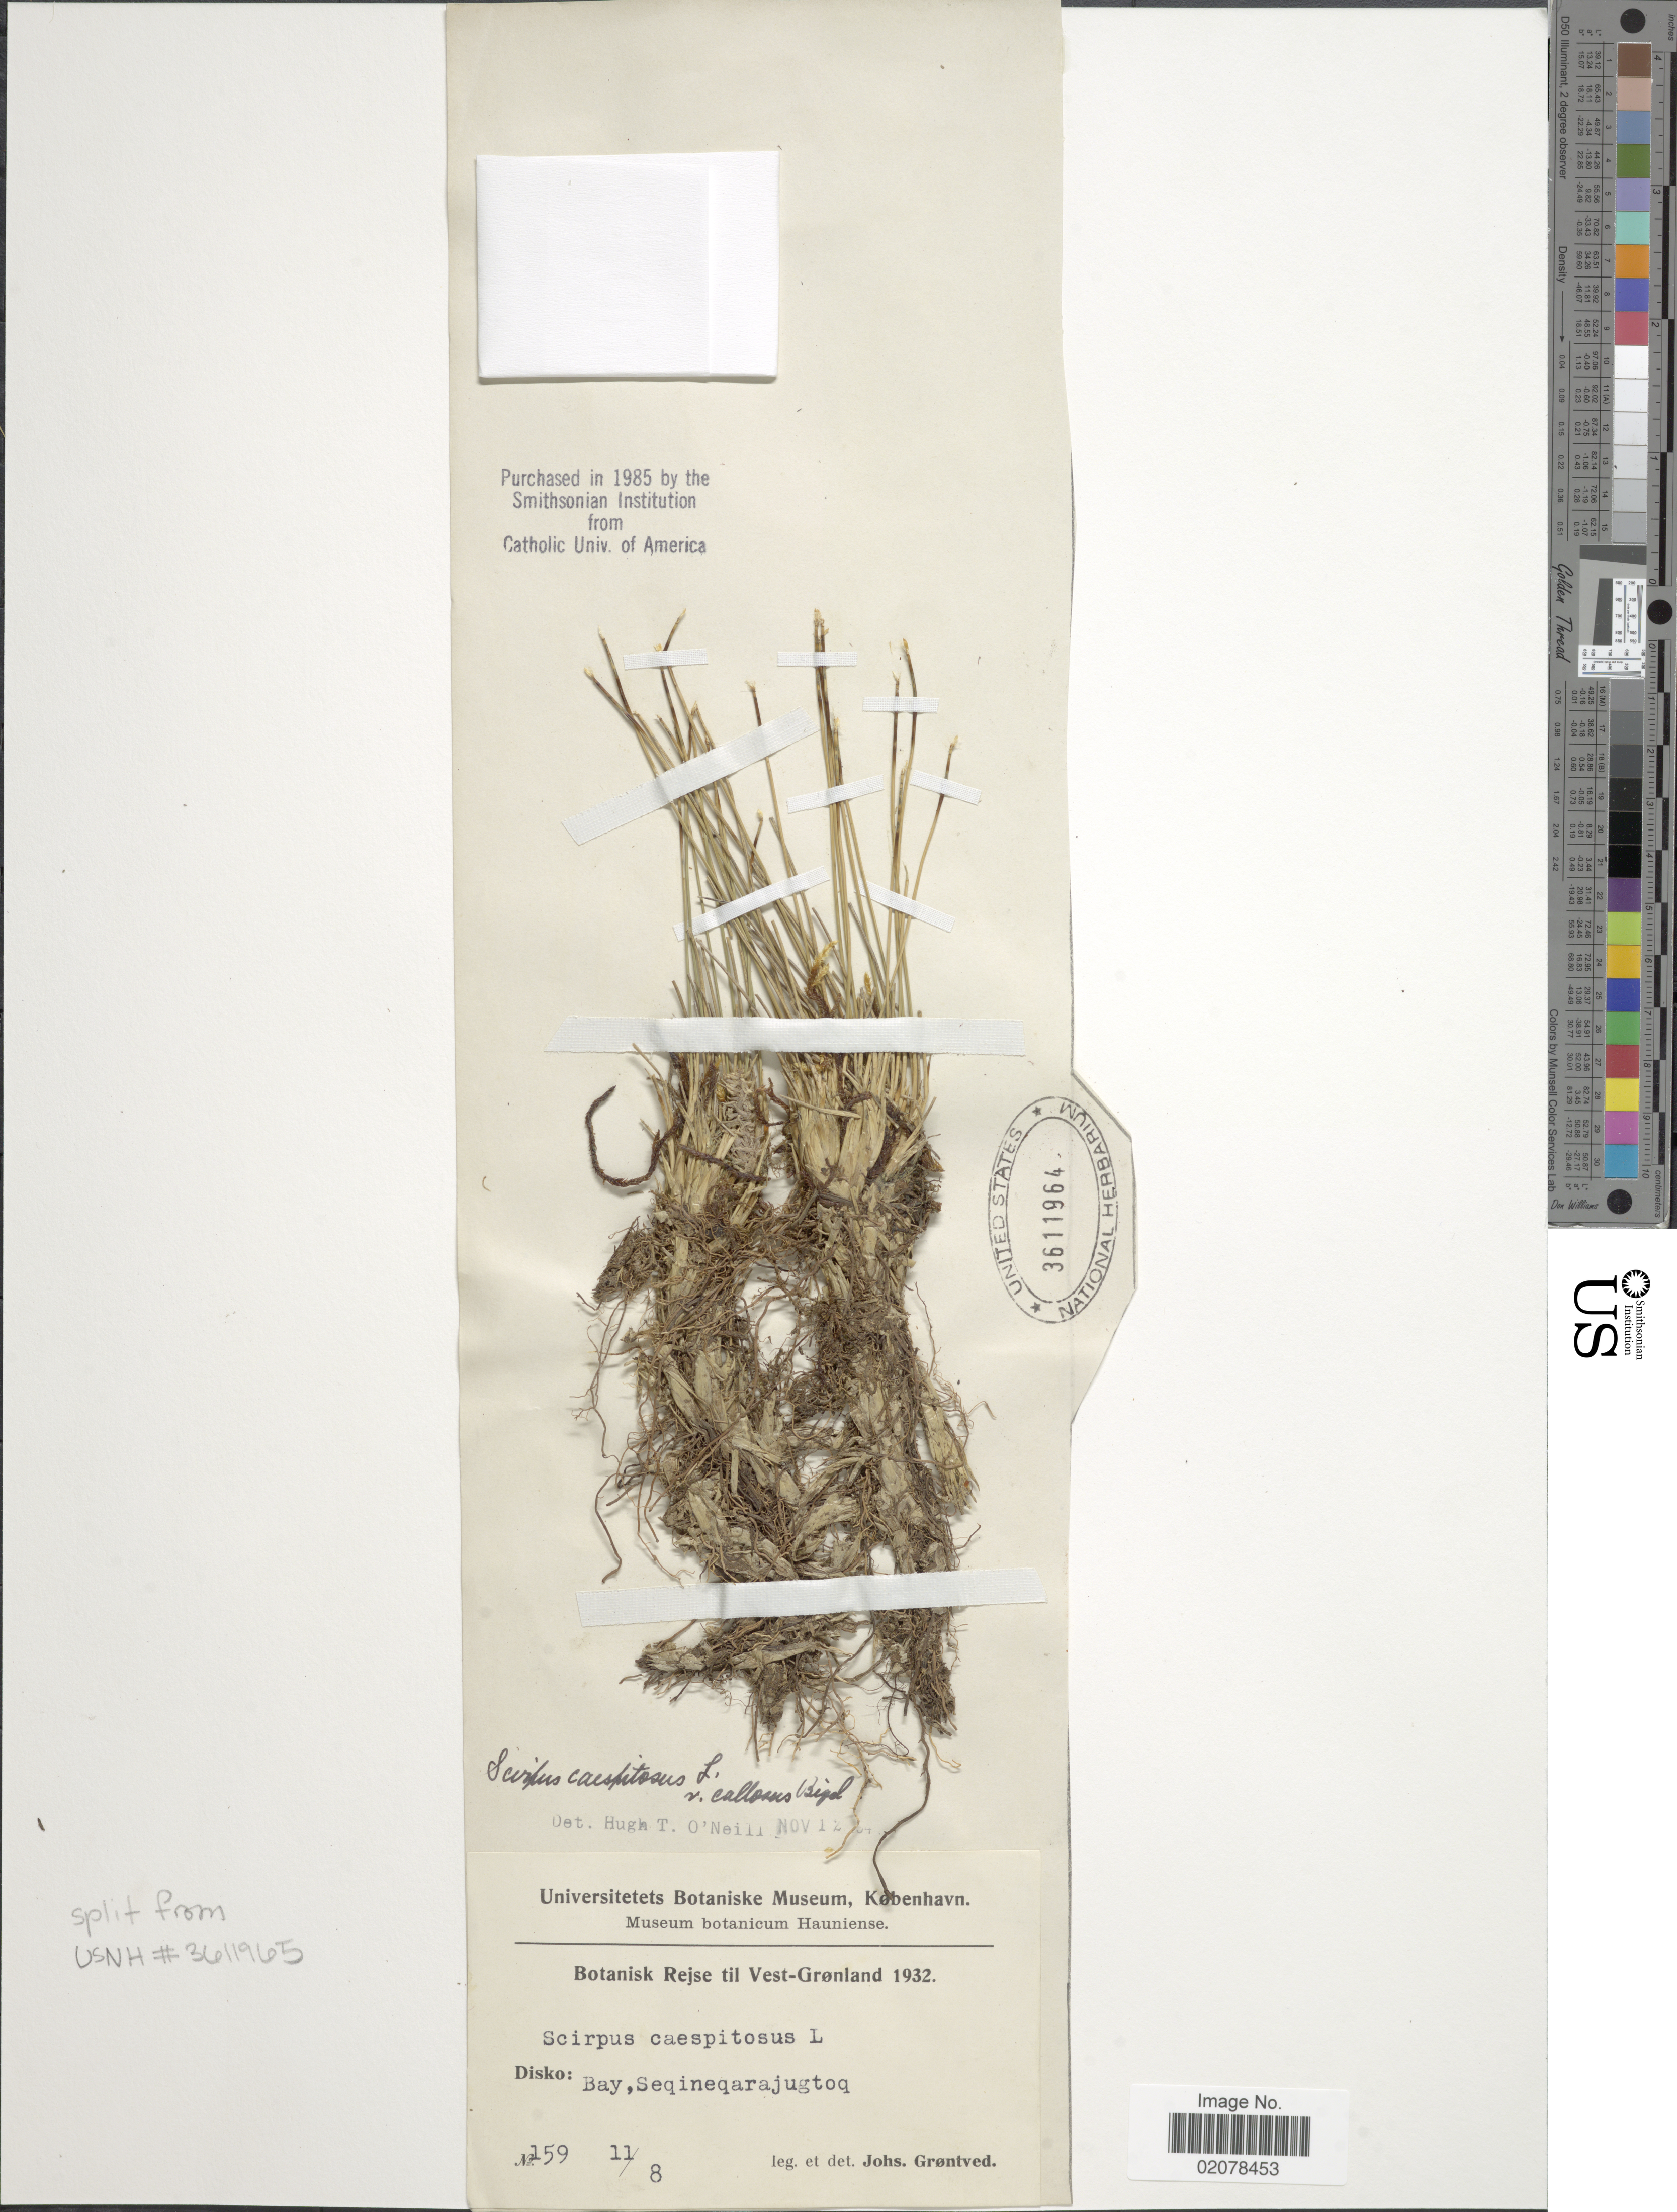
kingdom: Plantae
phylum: Tracheophyta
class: Liliopsida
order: Poales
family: Cyperaceae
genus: Trichophorum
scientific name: Trichophorum cespitosum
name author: (L.) Hartm.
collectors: J. Grøntved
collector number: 159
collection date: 1932-08-11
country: Greenland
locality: Disko: Bay, Seqineqarajugtoq, Vest-Gronland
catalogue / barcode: US 3611964